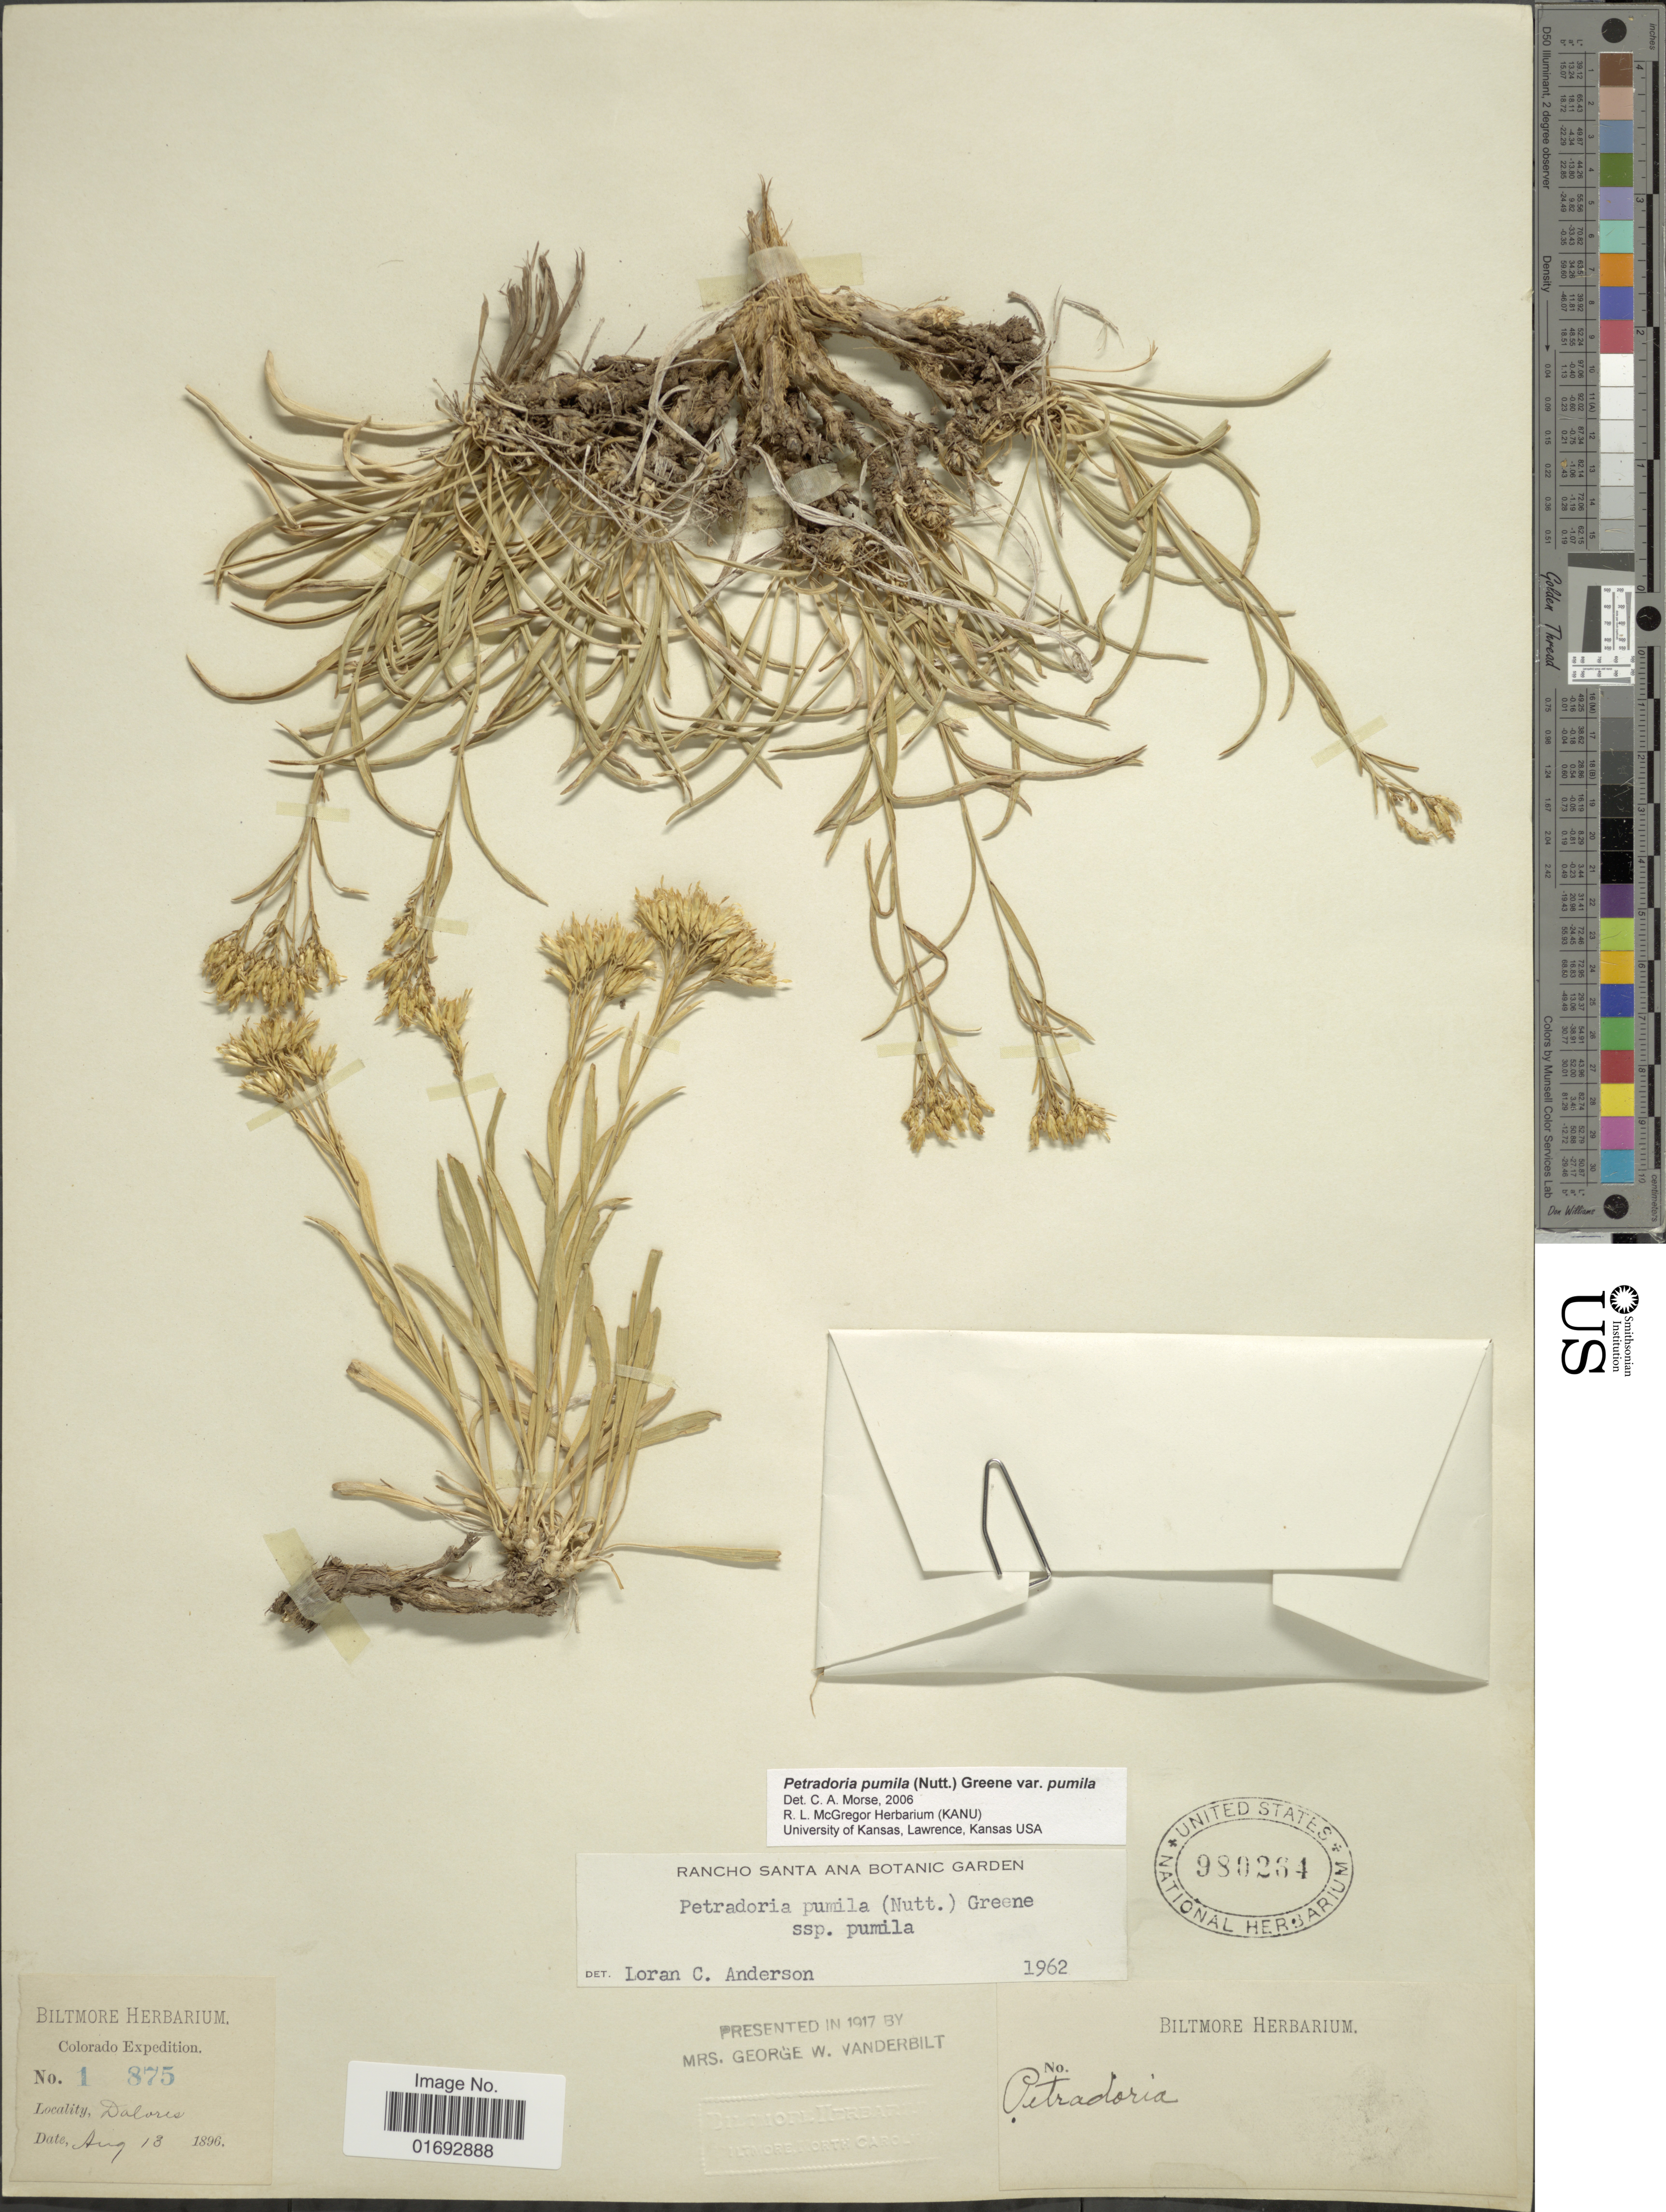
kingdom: Plantae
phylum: Tracheophyta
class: Magnoliopsida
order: Asterales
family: Asteraceae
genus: Petradoria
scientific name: Petradoria pumila subsp. pumila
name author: (Nutt.) Greene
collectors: ex herb. Biltmore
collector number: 1875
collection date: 1896-08-13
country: United States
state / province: Colorado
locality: Dalores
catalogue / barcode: US 980264